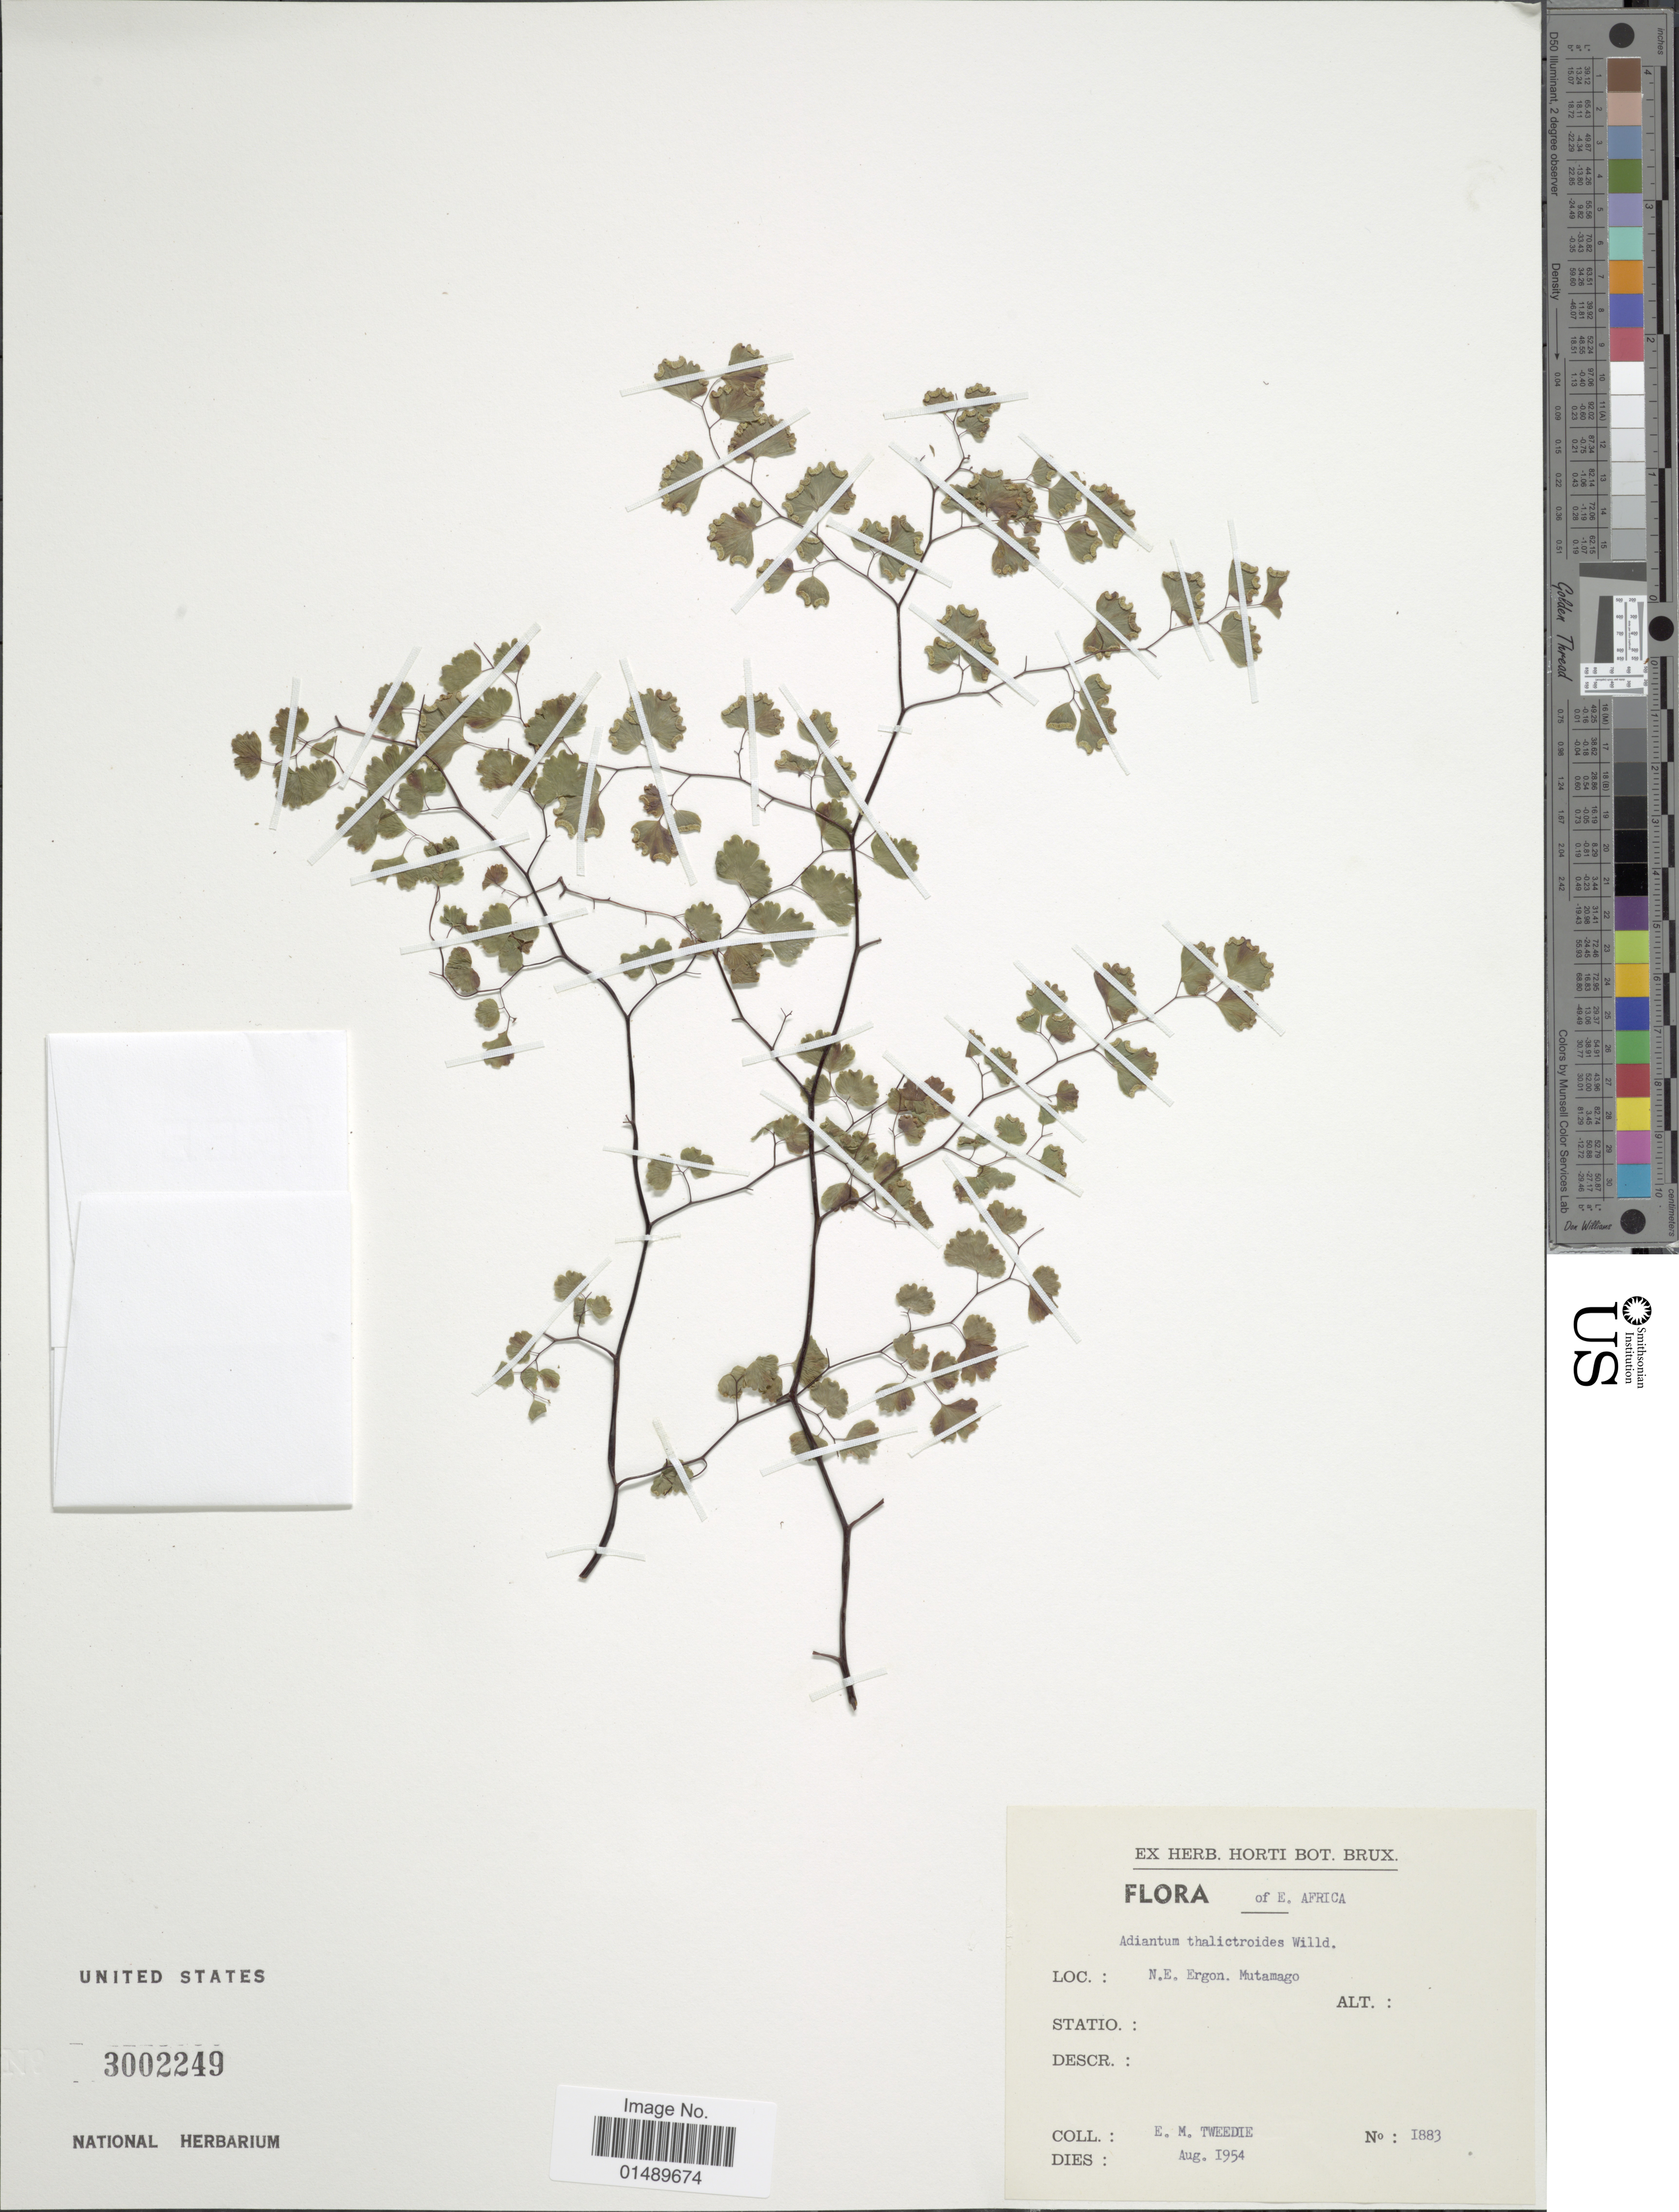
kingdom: Plantae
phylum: Tracheophyta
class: Polypodiopsida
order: Polypodiales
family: Pteridaceae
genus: Adiantum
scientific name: Adiantum thalictroides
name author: Willd. ex Schltdl.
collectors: E. Tweedie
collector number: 1883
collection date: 1954-08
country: Kenya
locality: E. Africa, N. E. Ergon, Mutamago.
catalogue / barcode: US 3002249